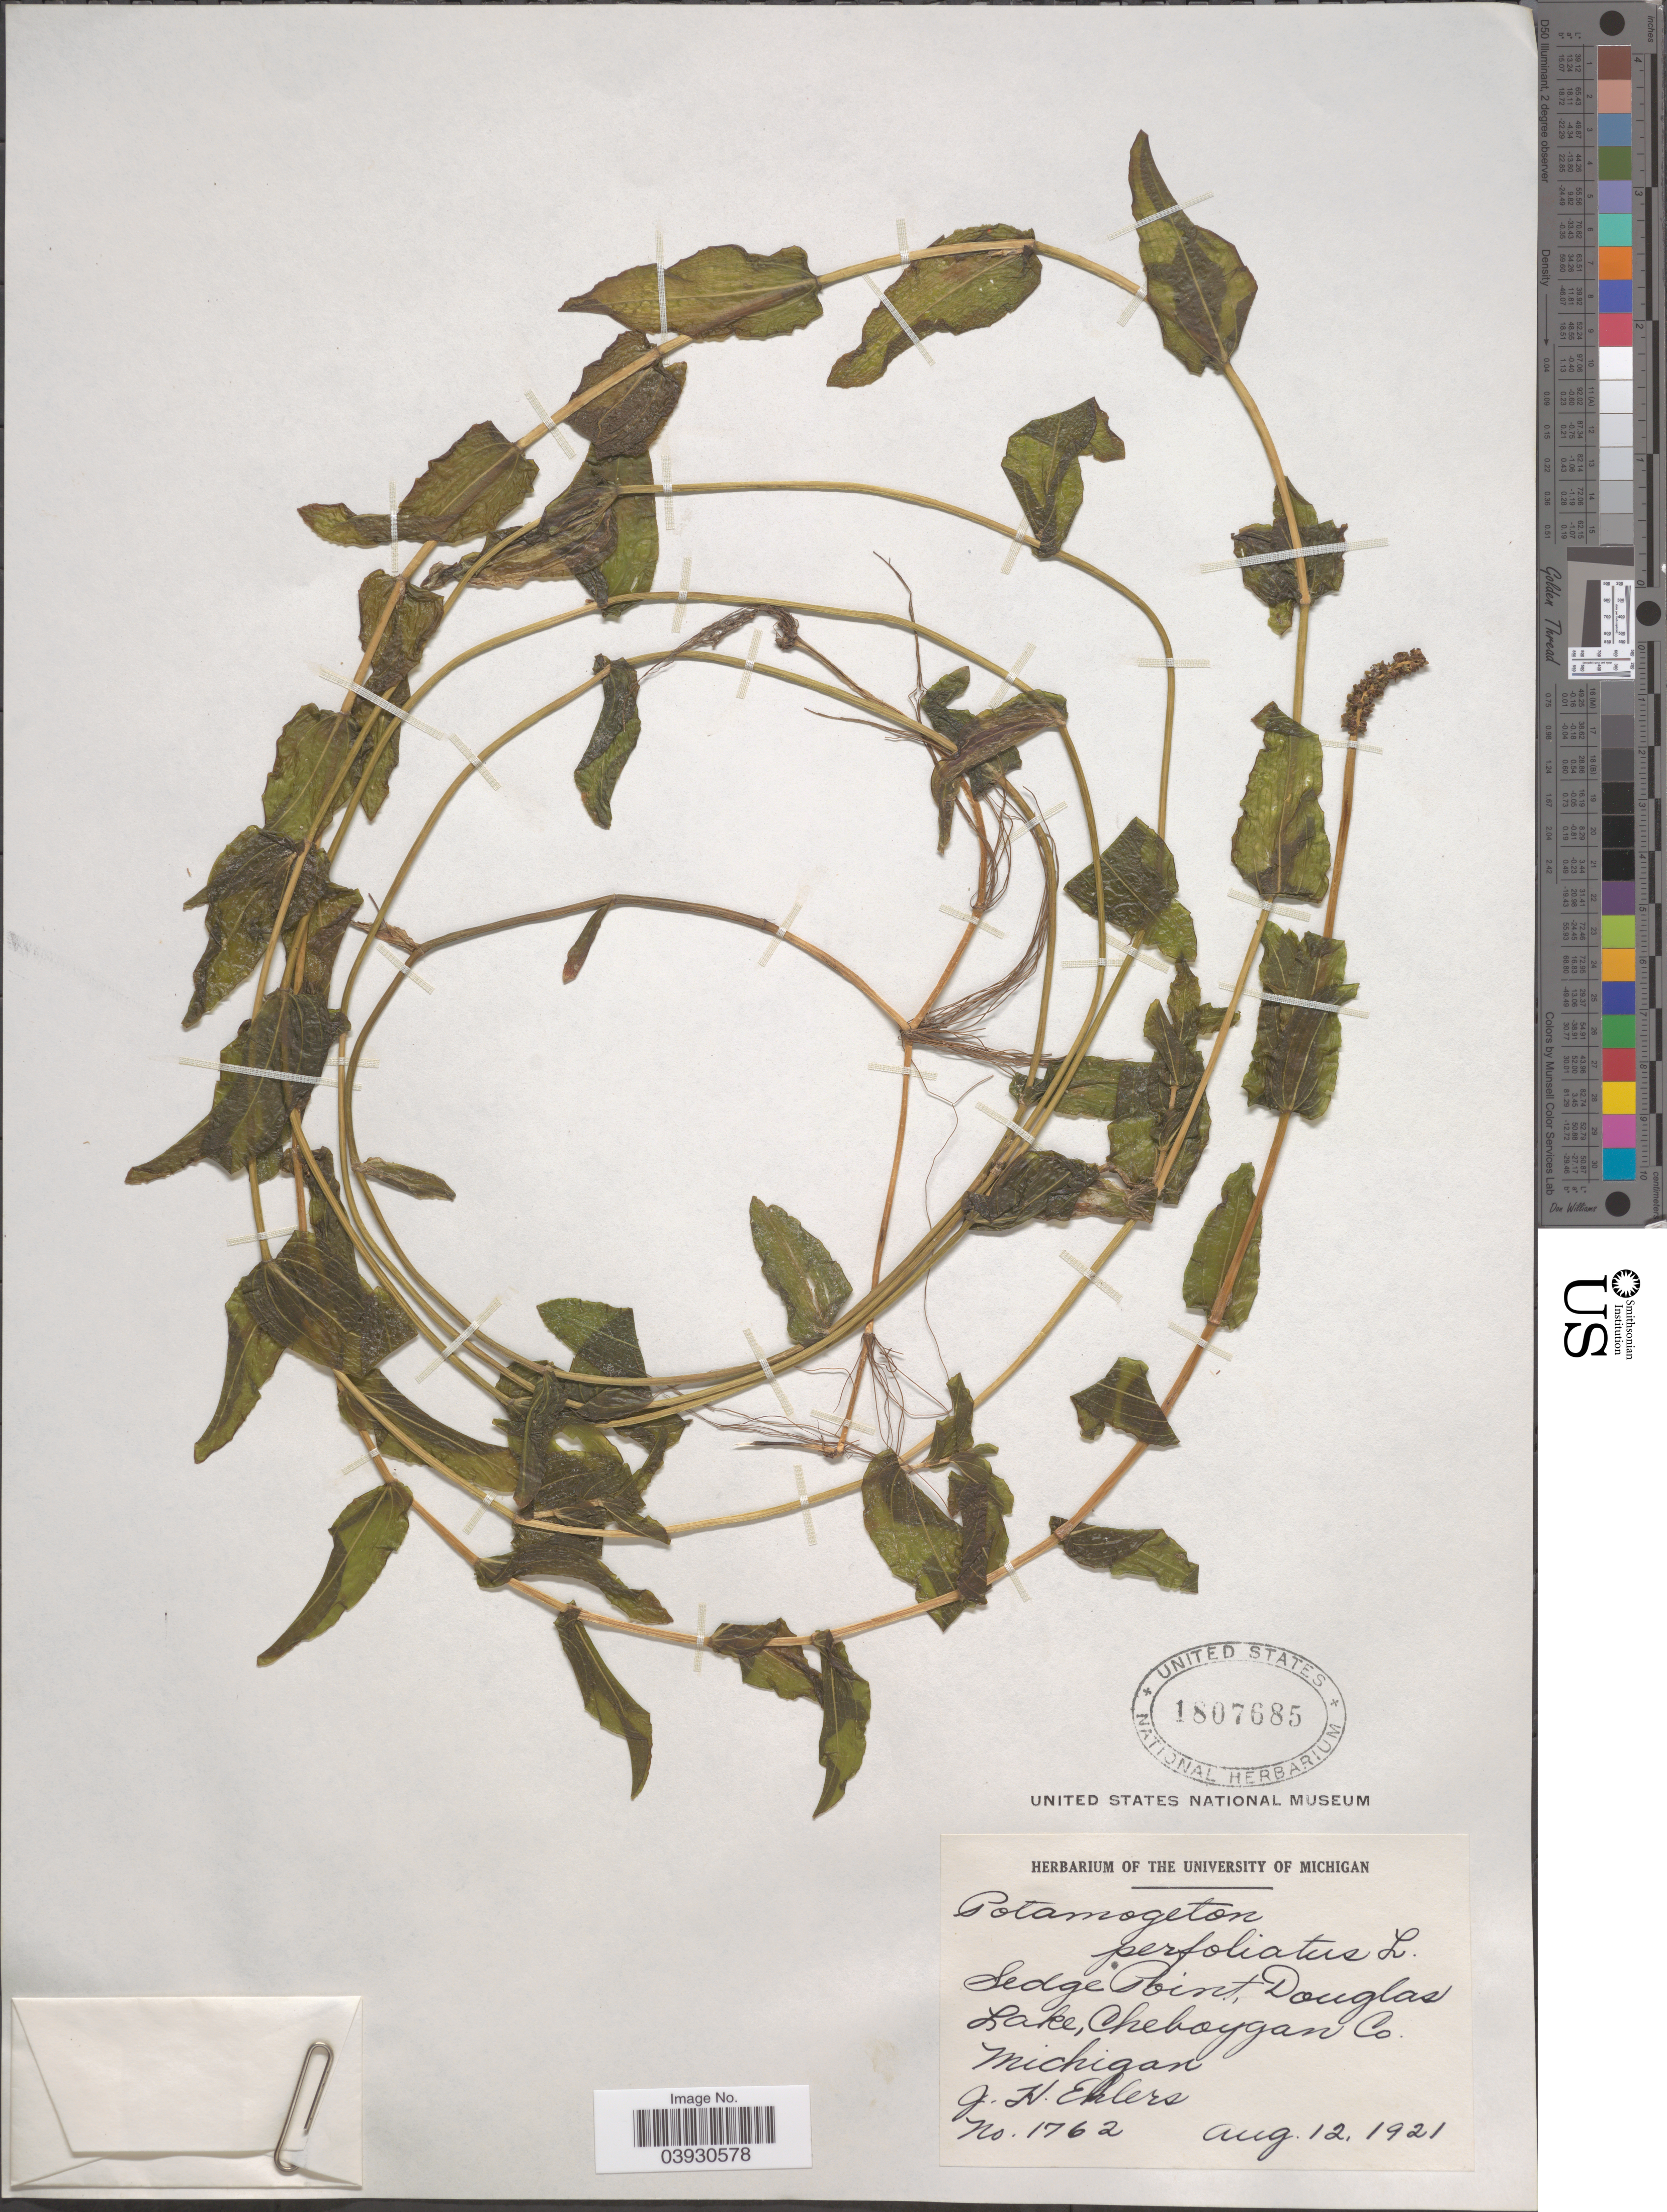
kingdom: Plantae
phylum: Tracheophyta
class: Liliopsida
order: Alismatales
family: Potamogetonaceae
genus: Potamogeton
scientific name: Potamogeton perfoliatus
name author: L.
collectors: J. H. Ehlers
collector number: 1762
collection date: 1921-08-12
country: United States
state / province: Michigan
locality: Sedge Point, Douglas Lake, Cheboygan Co.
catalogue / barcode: US 1807685